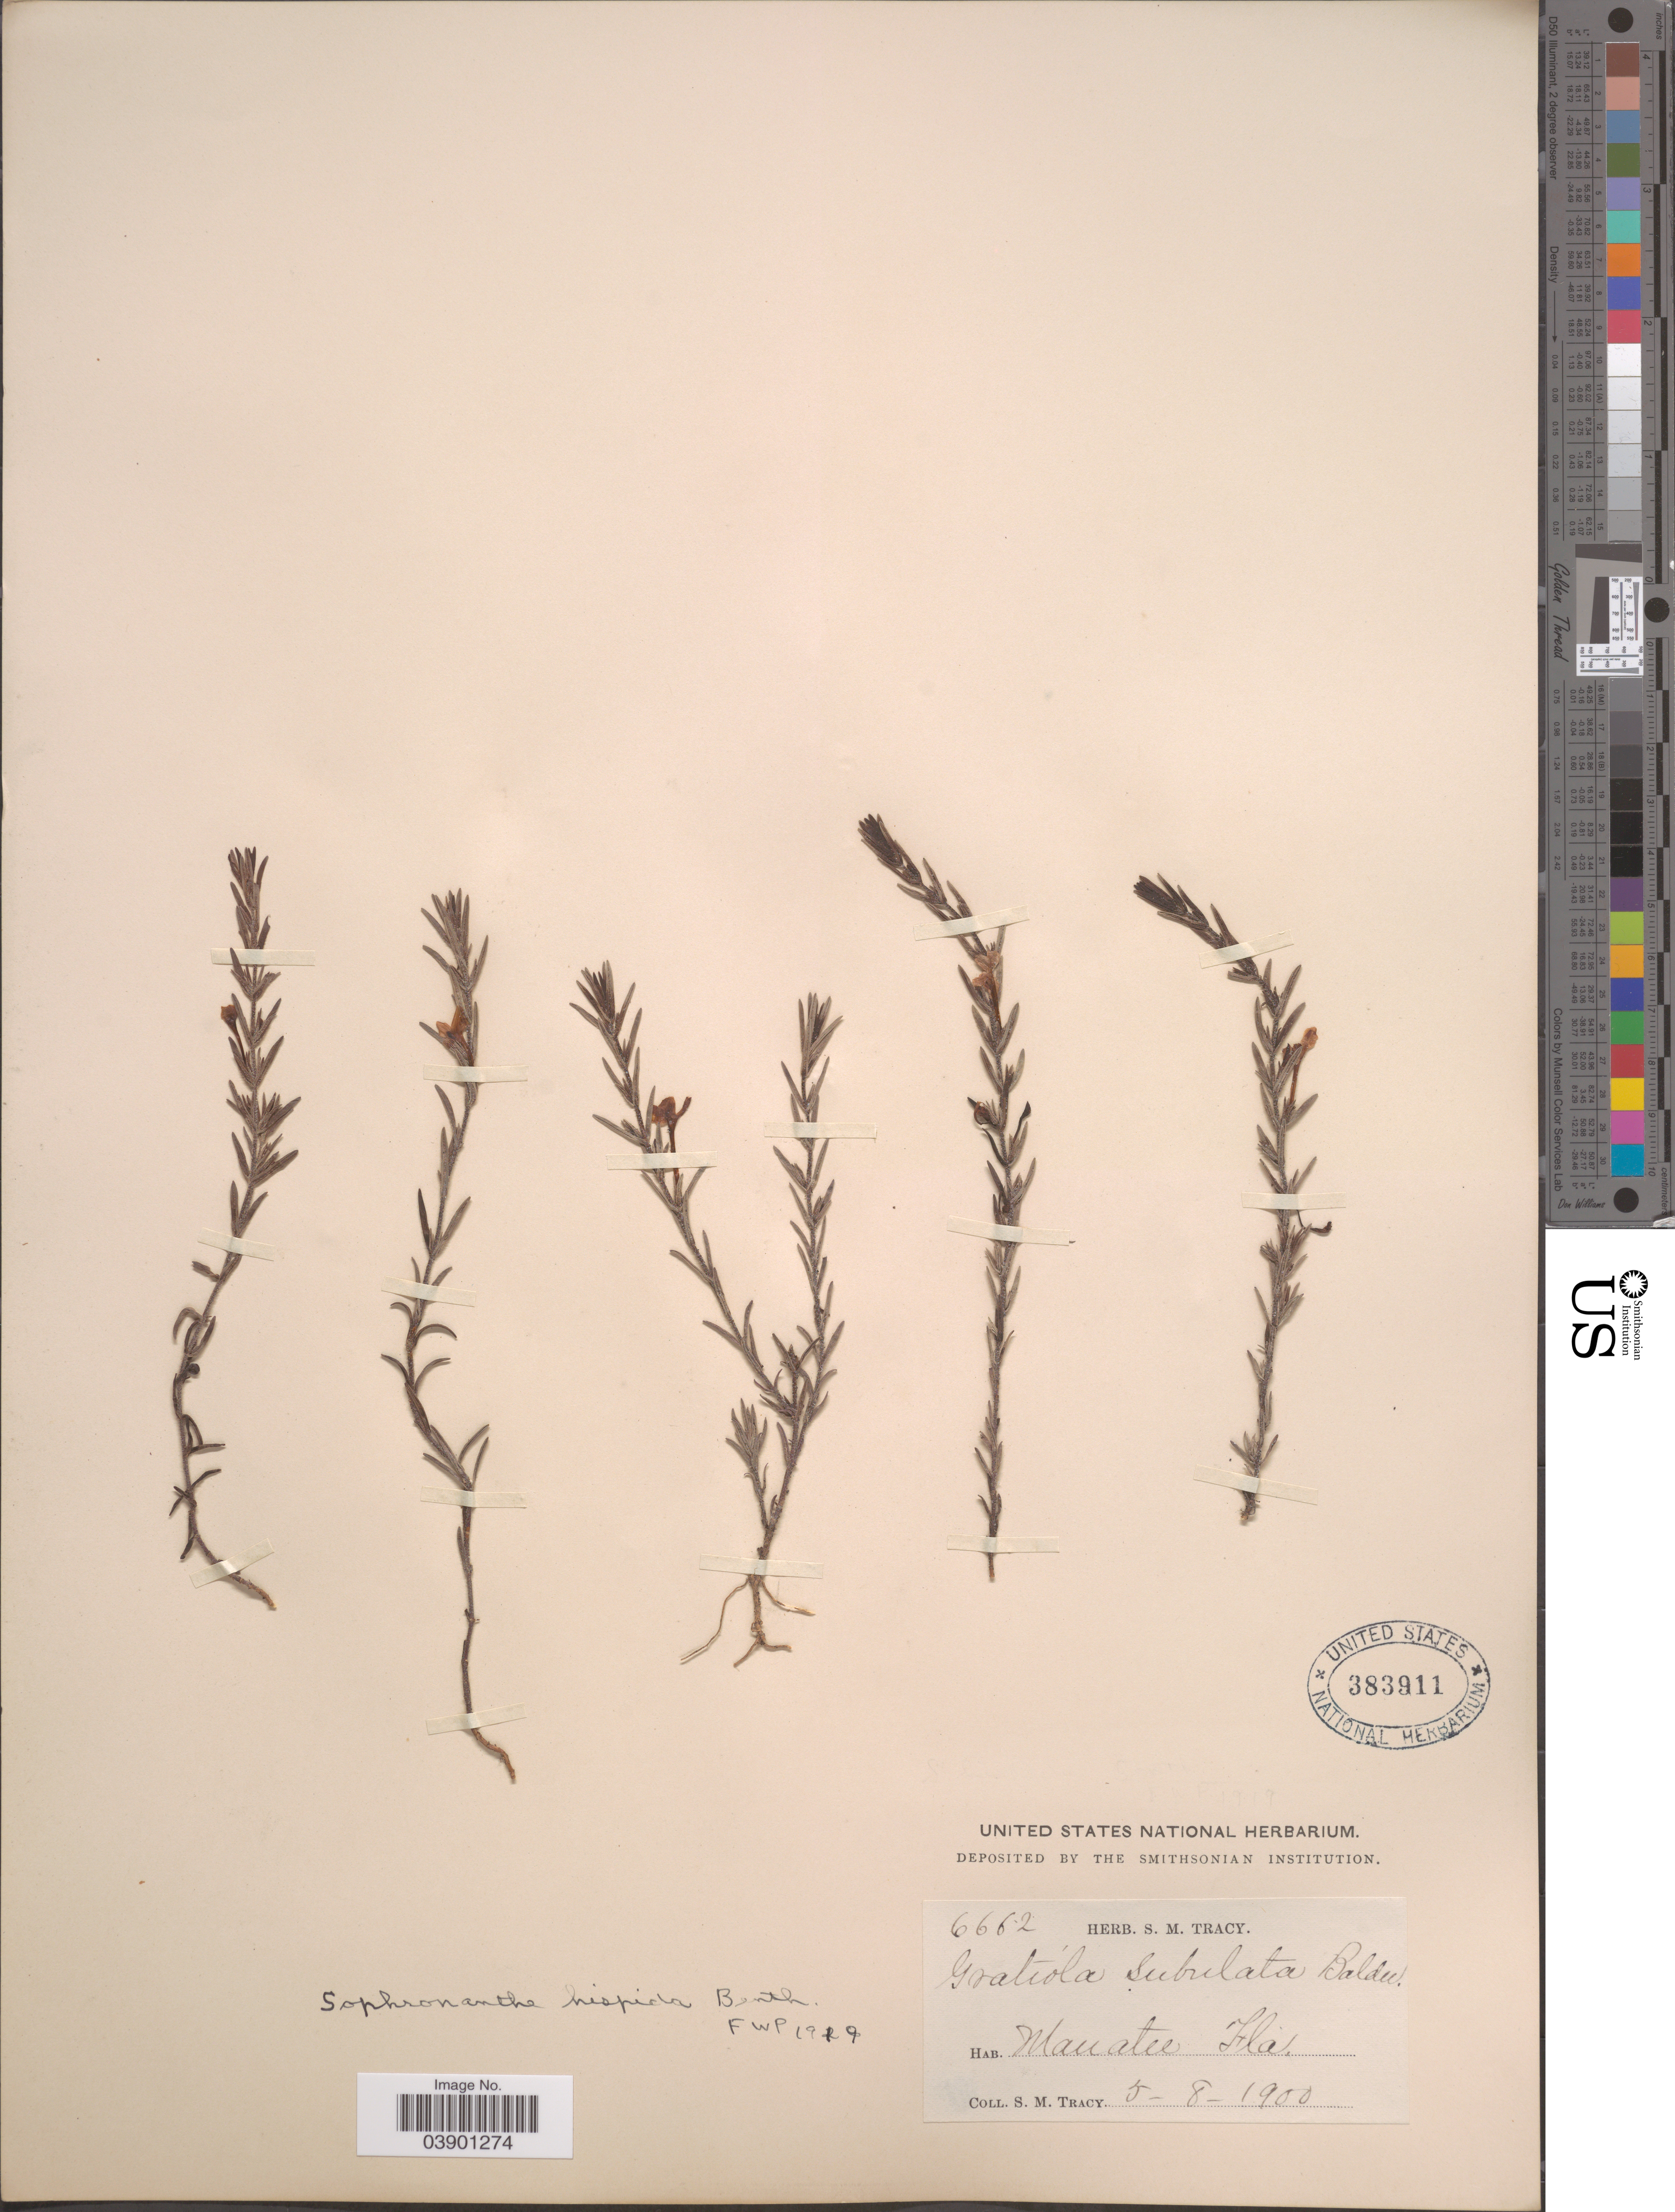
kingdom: Plantae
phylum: Tracheophyta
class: Magnoliopsida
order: Lamiales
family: Plantaginaceae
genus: Sophronanthe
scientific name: Sophronanthe hispida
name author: Benth. ex Lindl.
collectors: S. M. Tracy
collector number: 6662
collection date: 1900-05-08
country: United States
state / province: Florida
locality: Manatee.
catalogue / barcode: US 383911